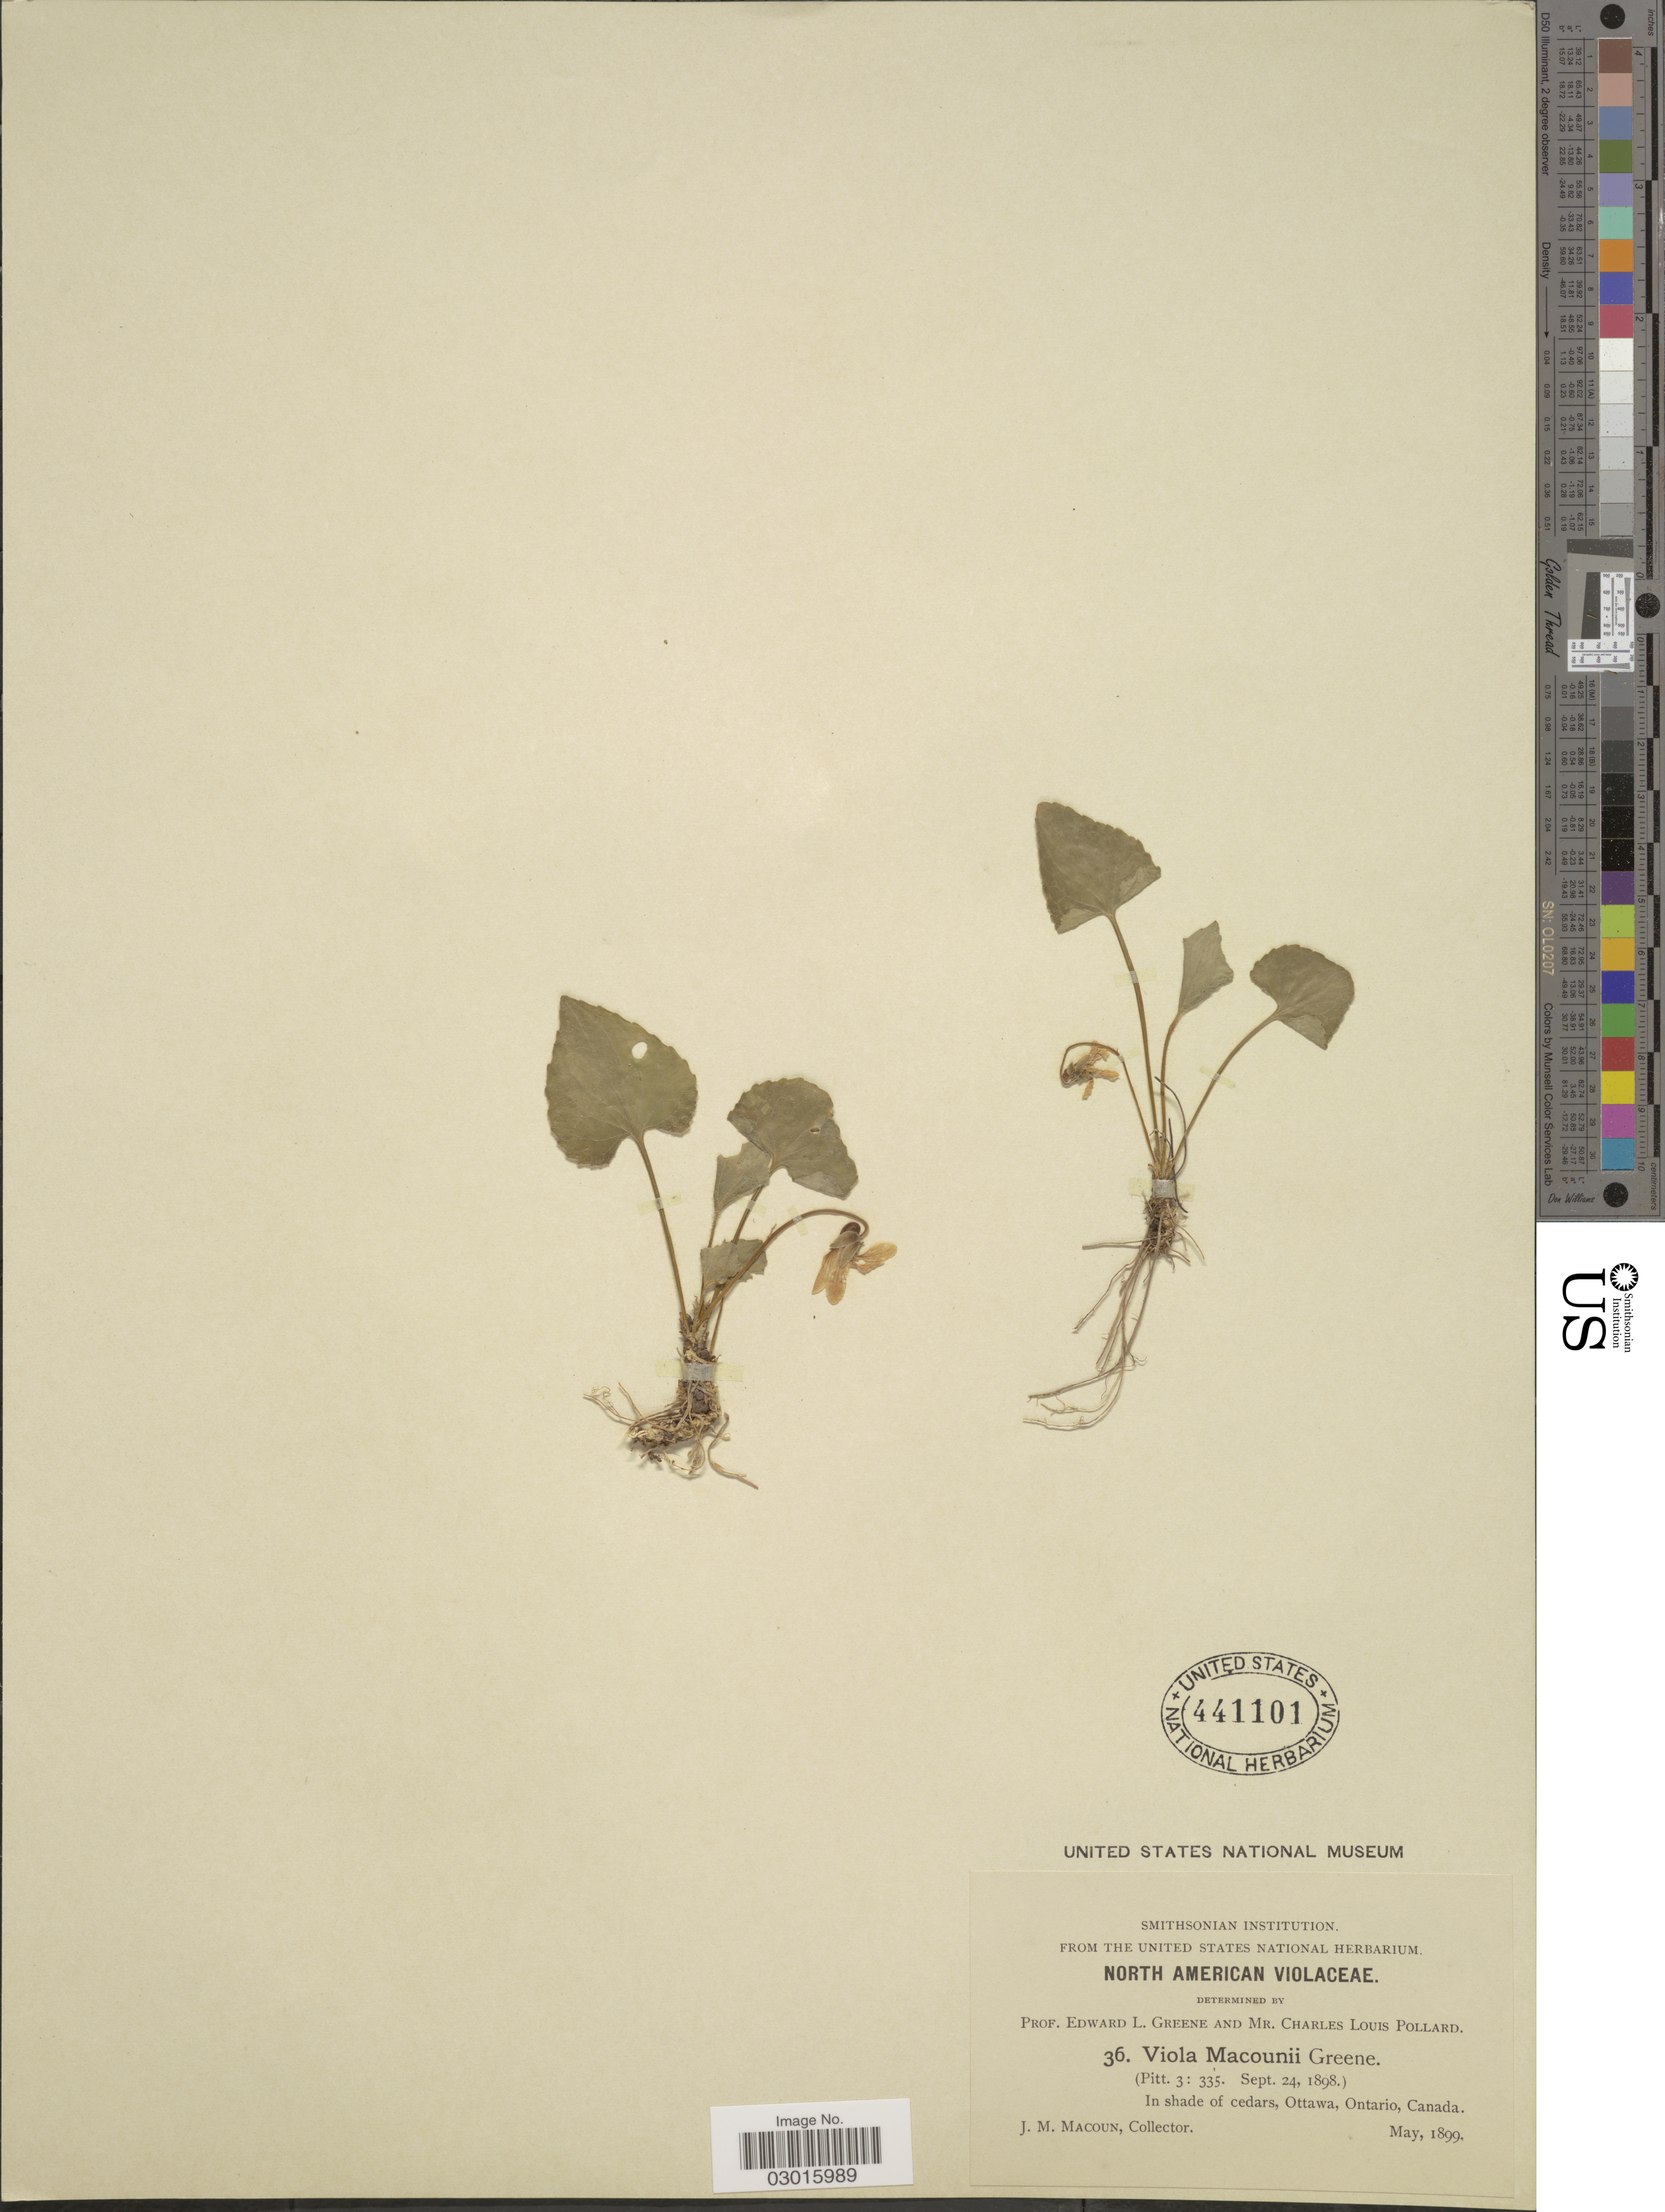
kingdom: Plantae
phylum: Tracheophyta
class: Magnoliopsida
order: Malpighiales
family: Violaceae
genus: Viola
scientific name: Viola macounii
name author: Greene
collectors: J. M. Macoun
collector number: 36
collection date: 1899-05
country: Canada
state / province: Ontario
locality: In shade of cedars, Ottawa.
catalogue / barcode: US 441101